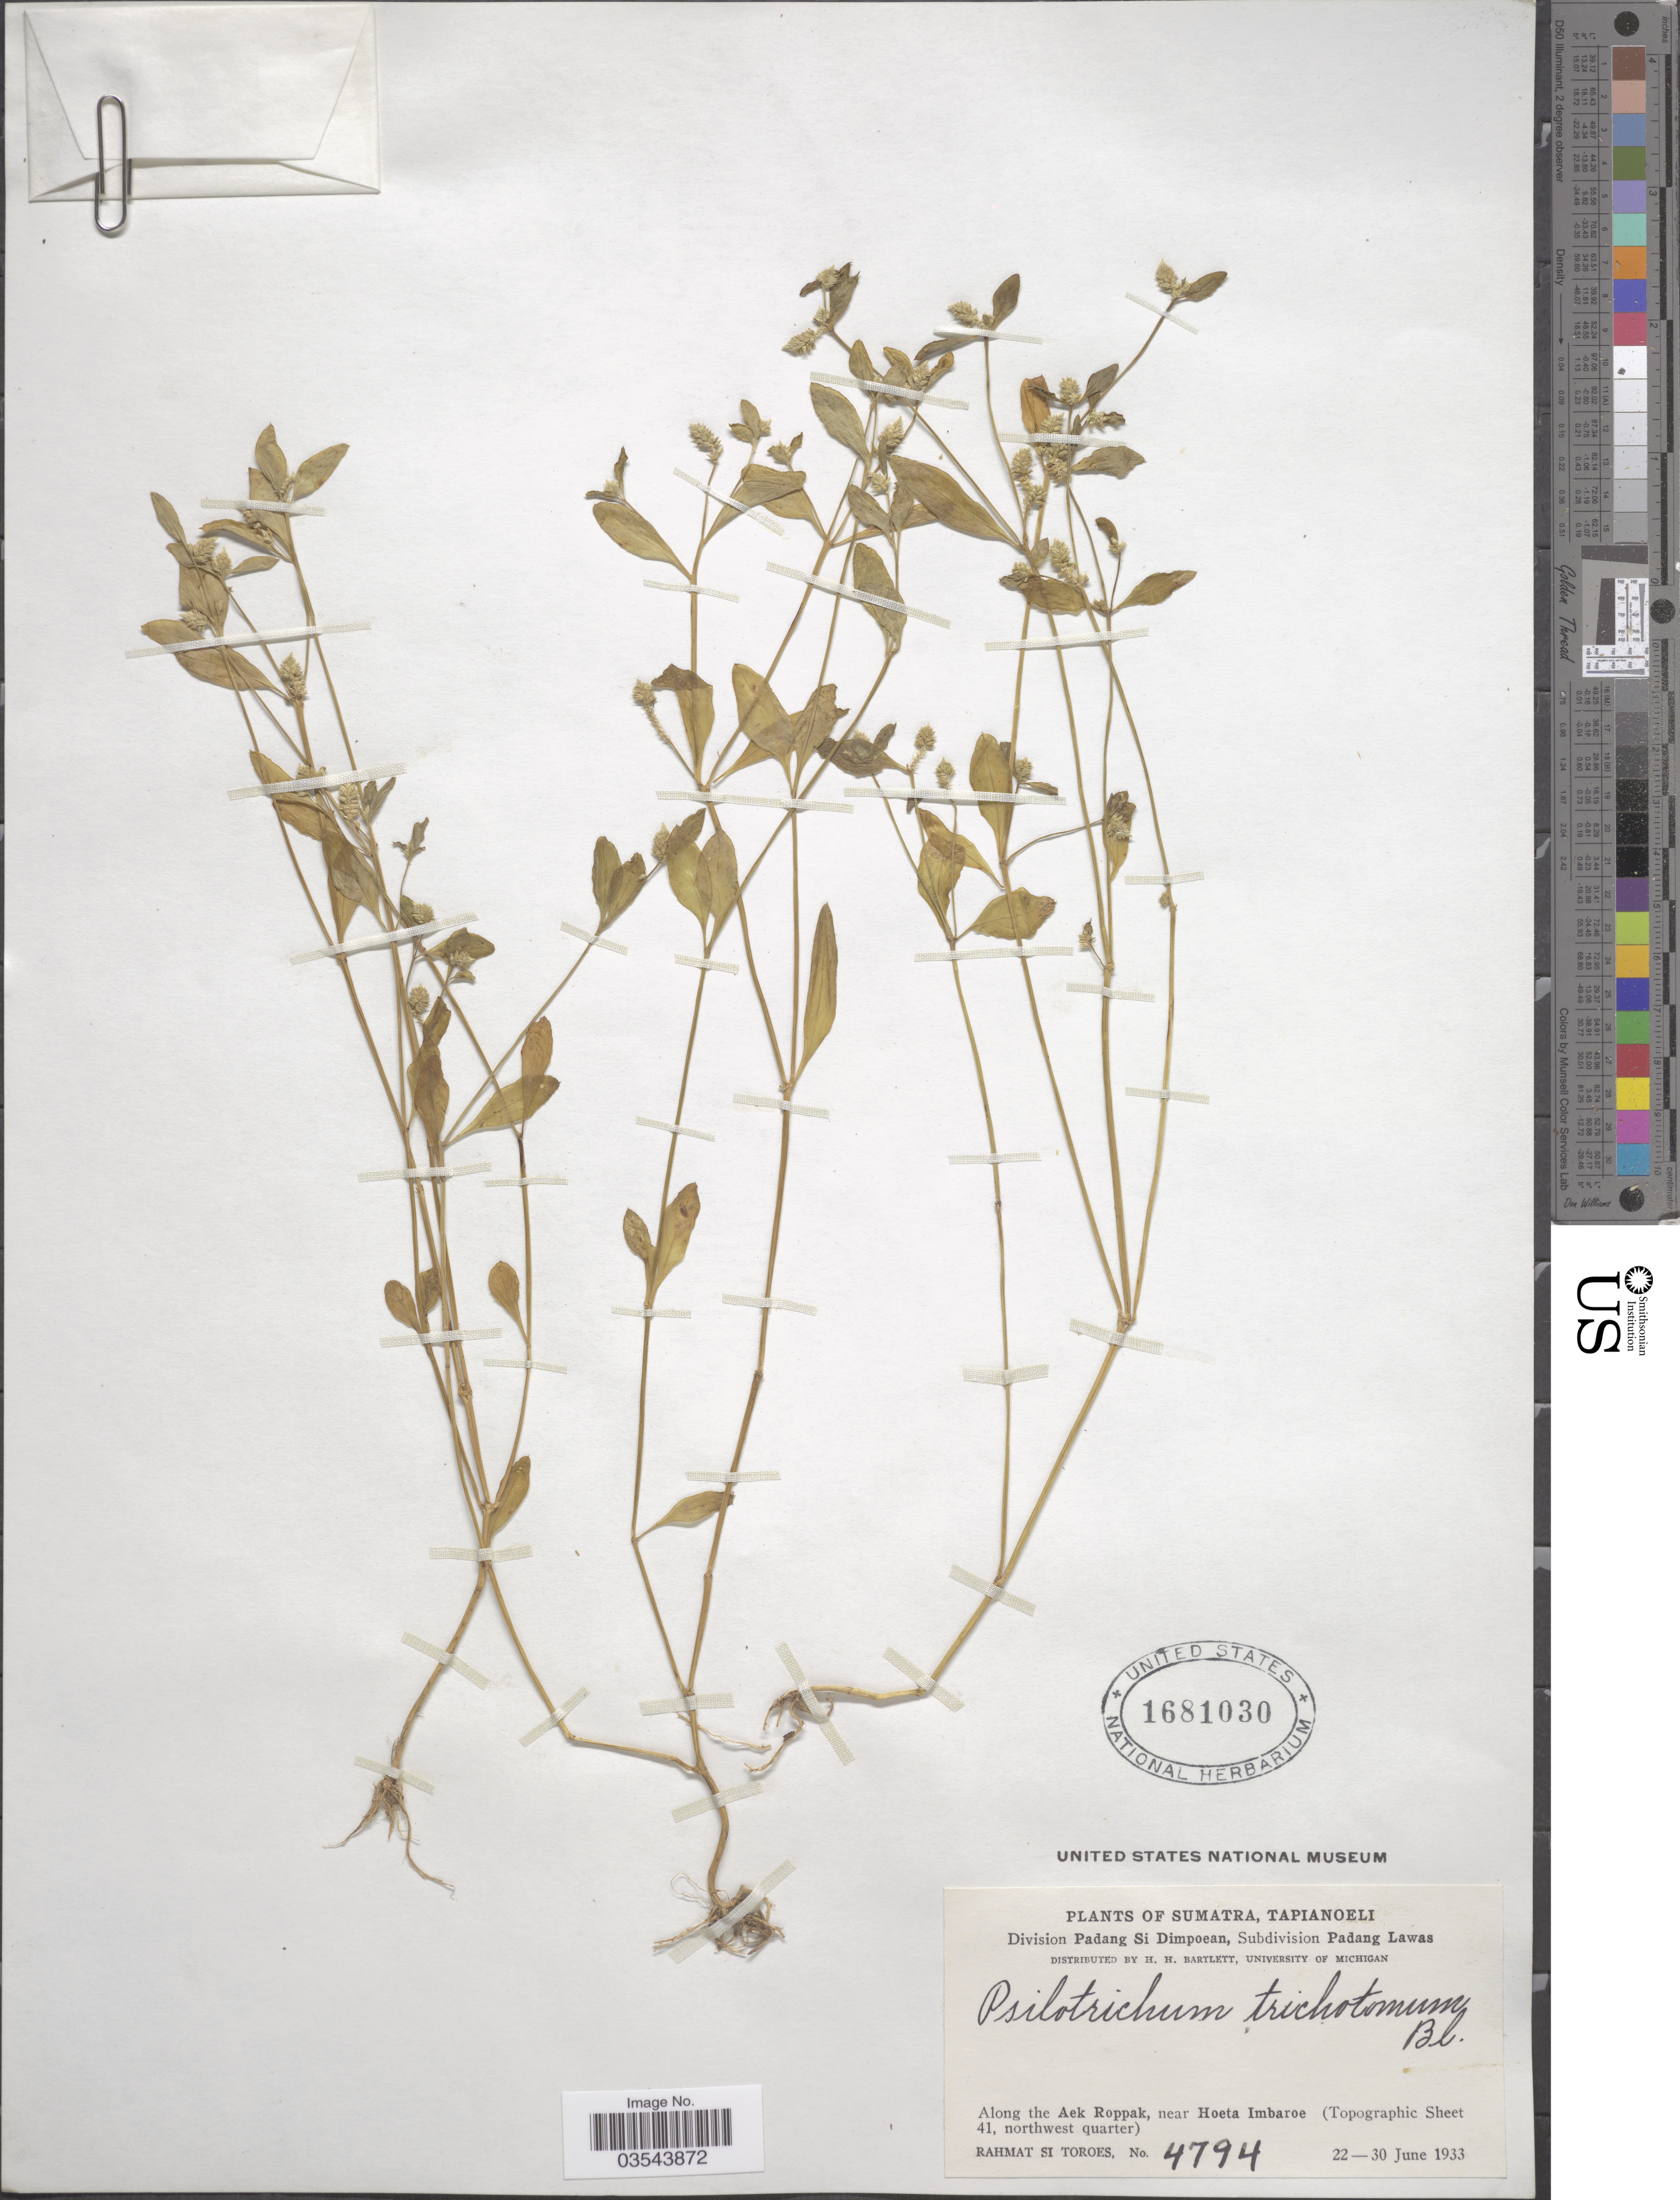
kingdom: Plantae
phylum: Tracheophyta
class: Magnoliopsida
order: Caryophyllales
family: Amaranthaceae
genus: Psilotrichum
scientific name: Psilotrichum ferrugineum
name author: (Roxb.) Moq.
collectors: Rahmat Si Boeea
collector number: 4794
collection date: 1933-06-22/1933-06-30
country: Indonesia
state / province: Sumatra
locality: Tapianoeli, Division Padang Si Dimpoean, Subdivision Padang Lawas. Along the Aek Roppak, near Hoeta Imbaroe (Topographic Sheet 41, northwest quarter).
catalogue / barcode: US 1681030